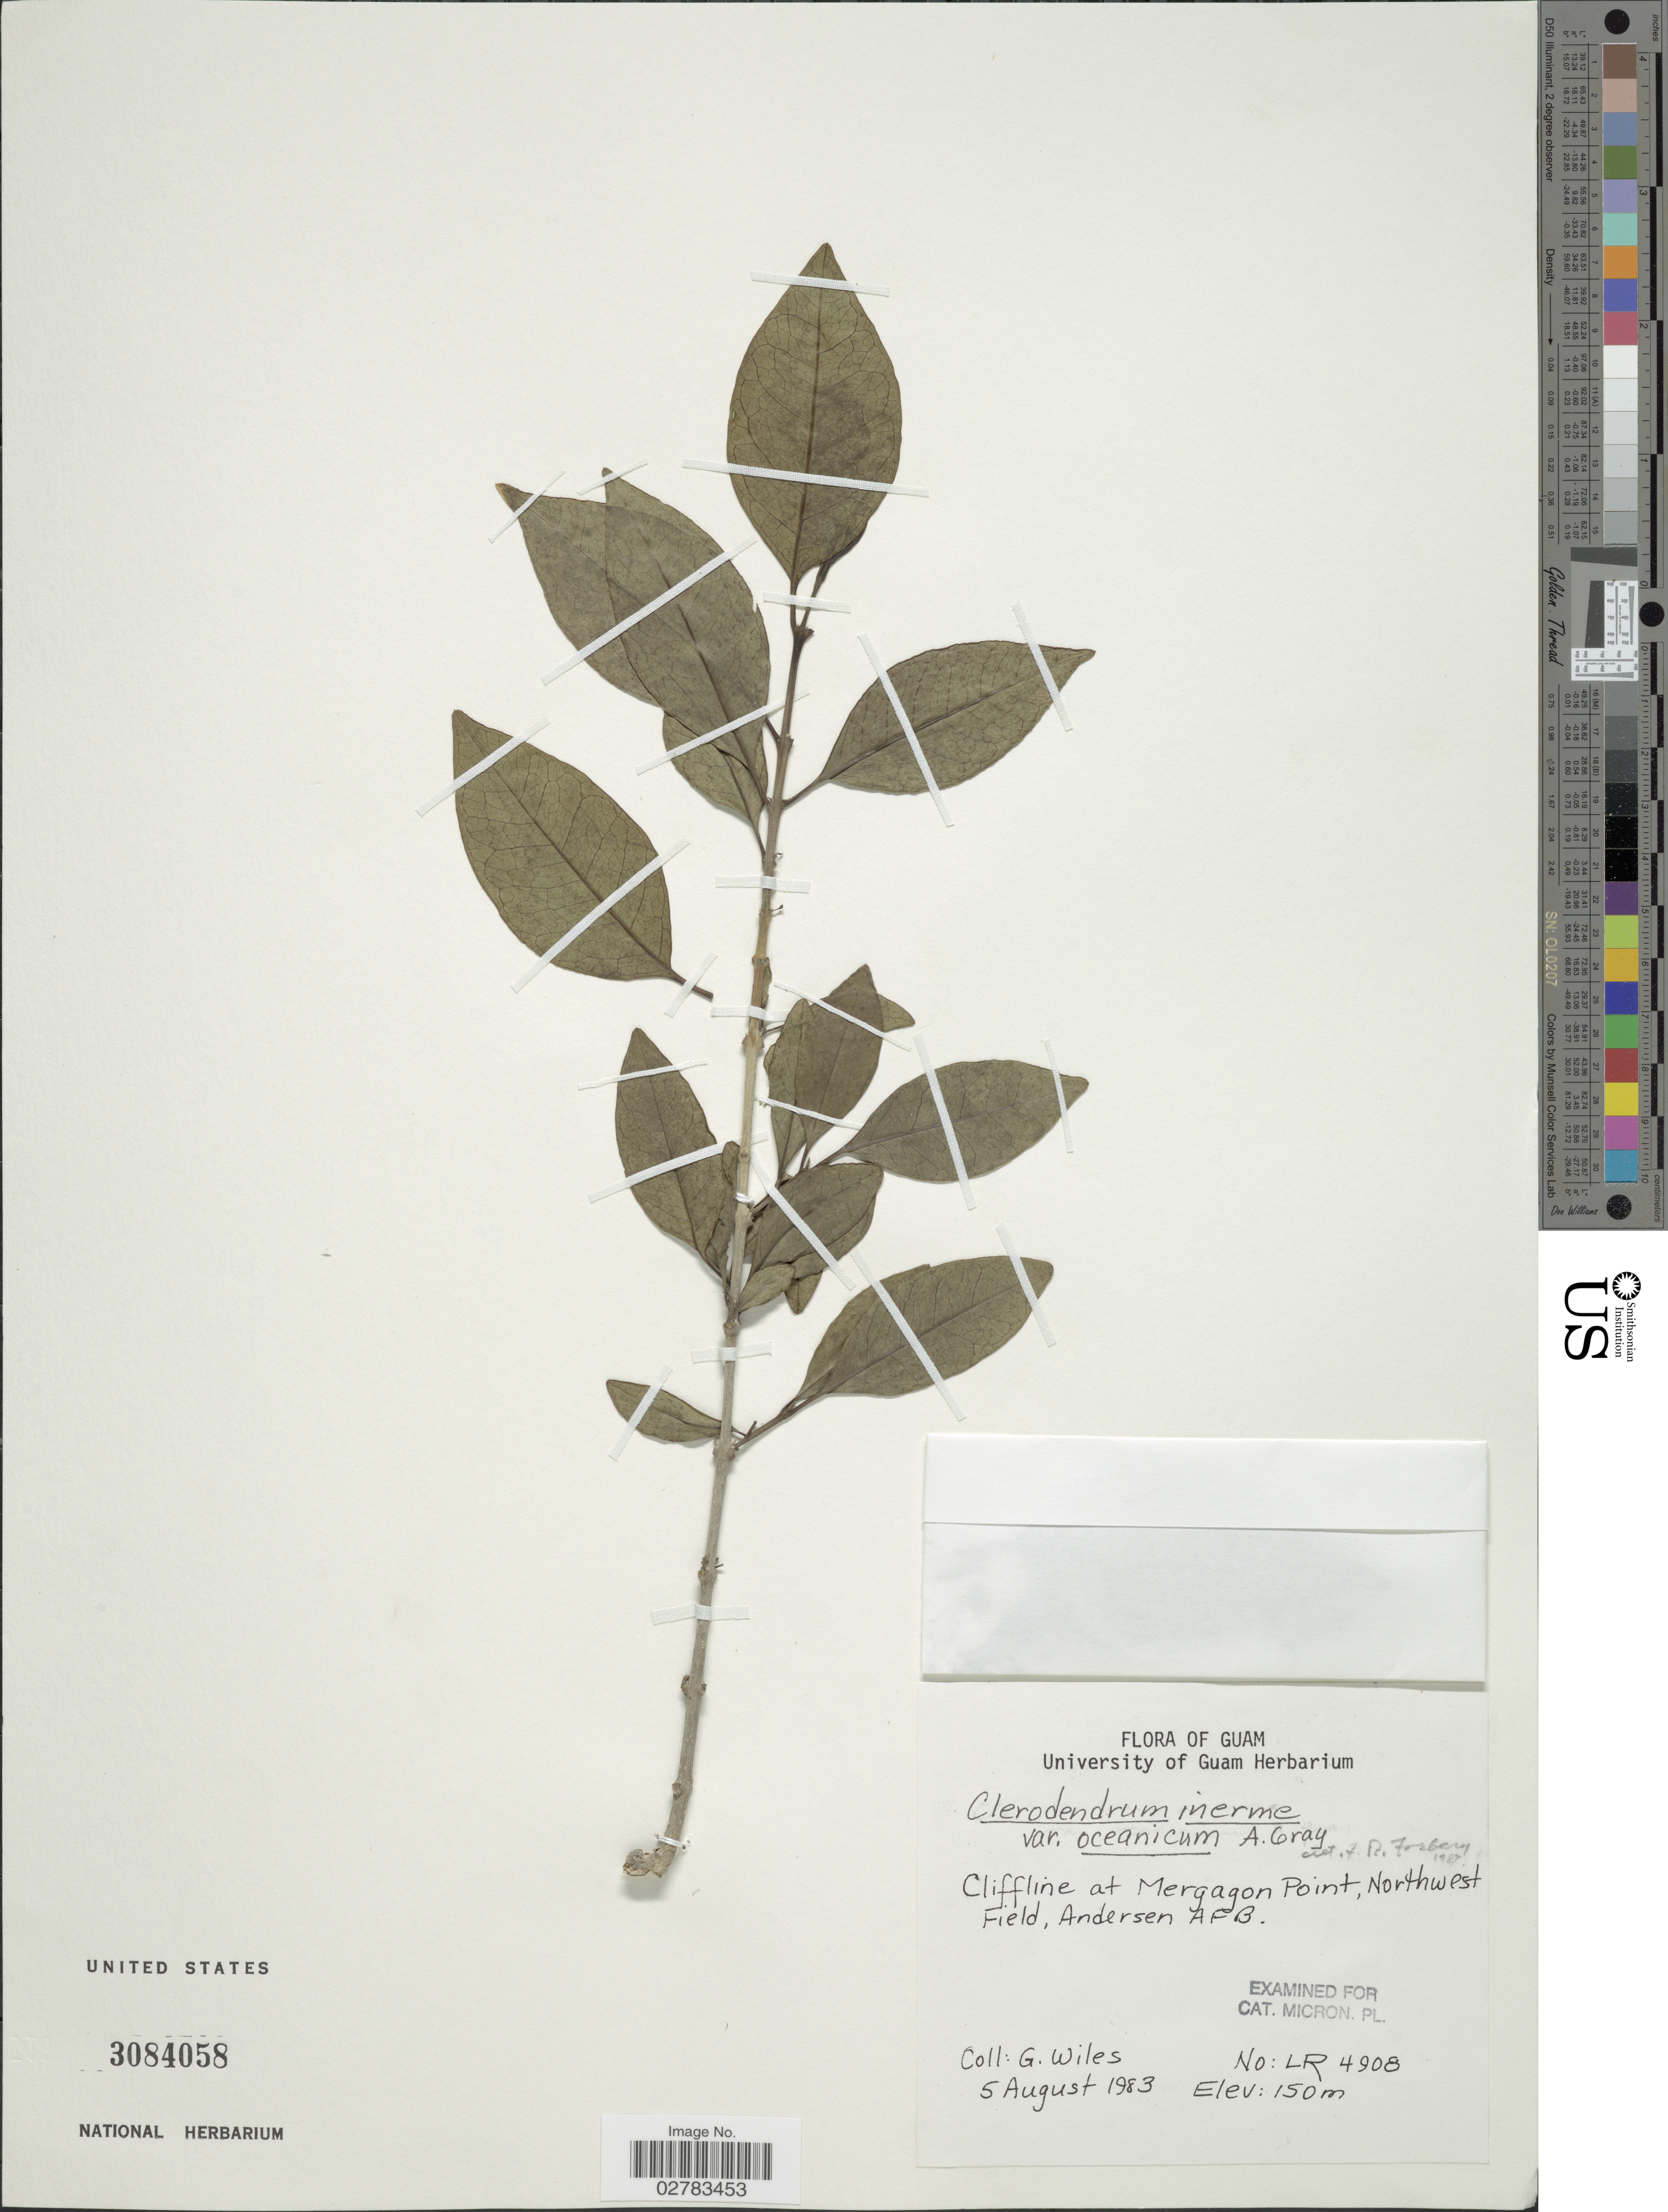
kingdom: Plantae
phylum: Tracheophyta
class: Magnoliopsida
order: Lamiales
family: Lamiaceae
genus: Clerodendrum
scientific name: Clerodendrum inerme var. oceanicum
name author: A. Gray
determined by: Fosberg, F. R.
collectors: G. Wiles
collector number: LR 4908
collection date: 1983-08-05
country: Guam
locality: Cliffline at Mergagon Pount, Northwest Field, Andersen AFB.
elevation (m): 150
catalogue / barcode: US 3084058